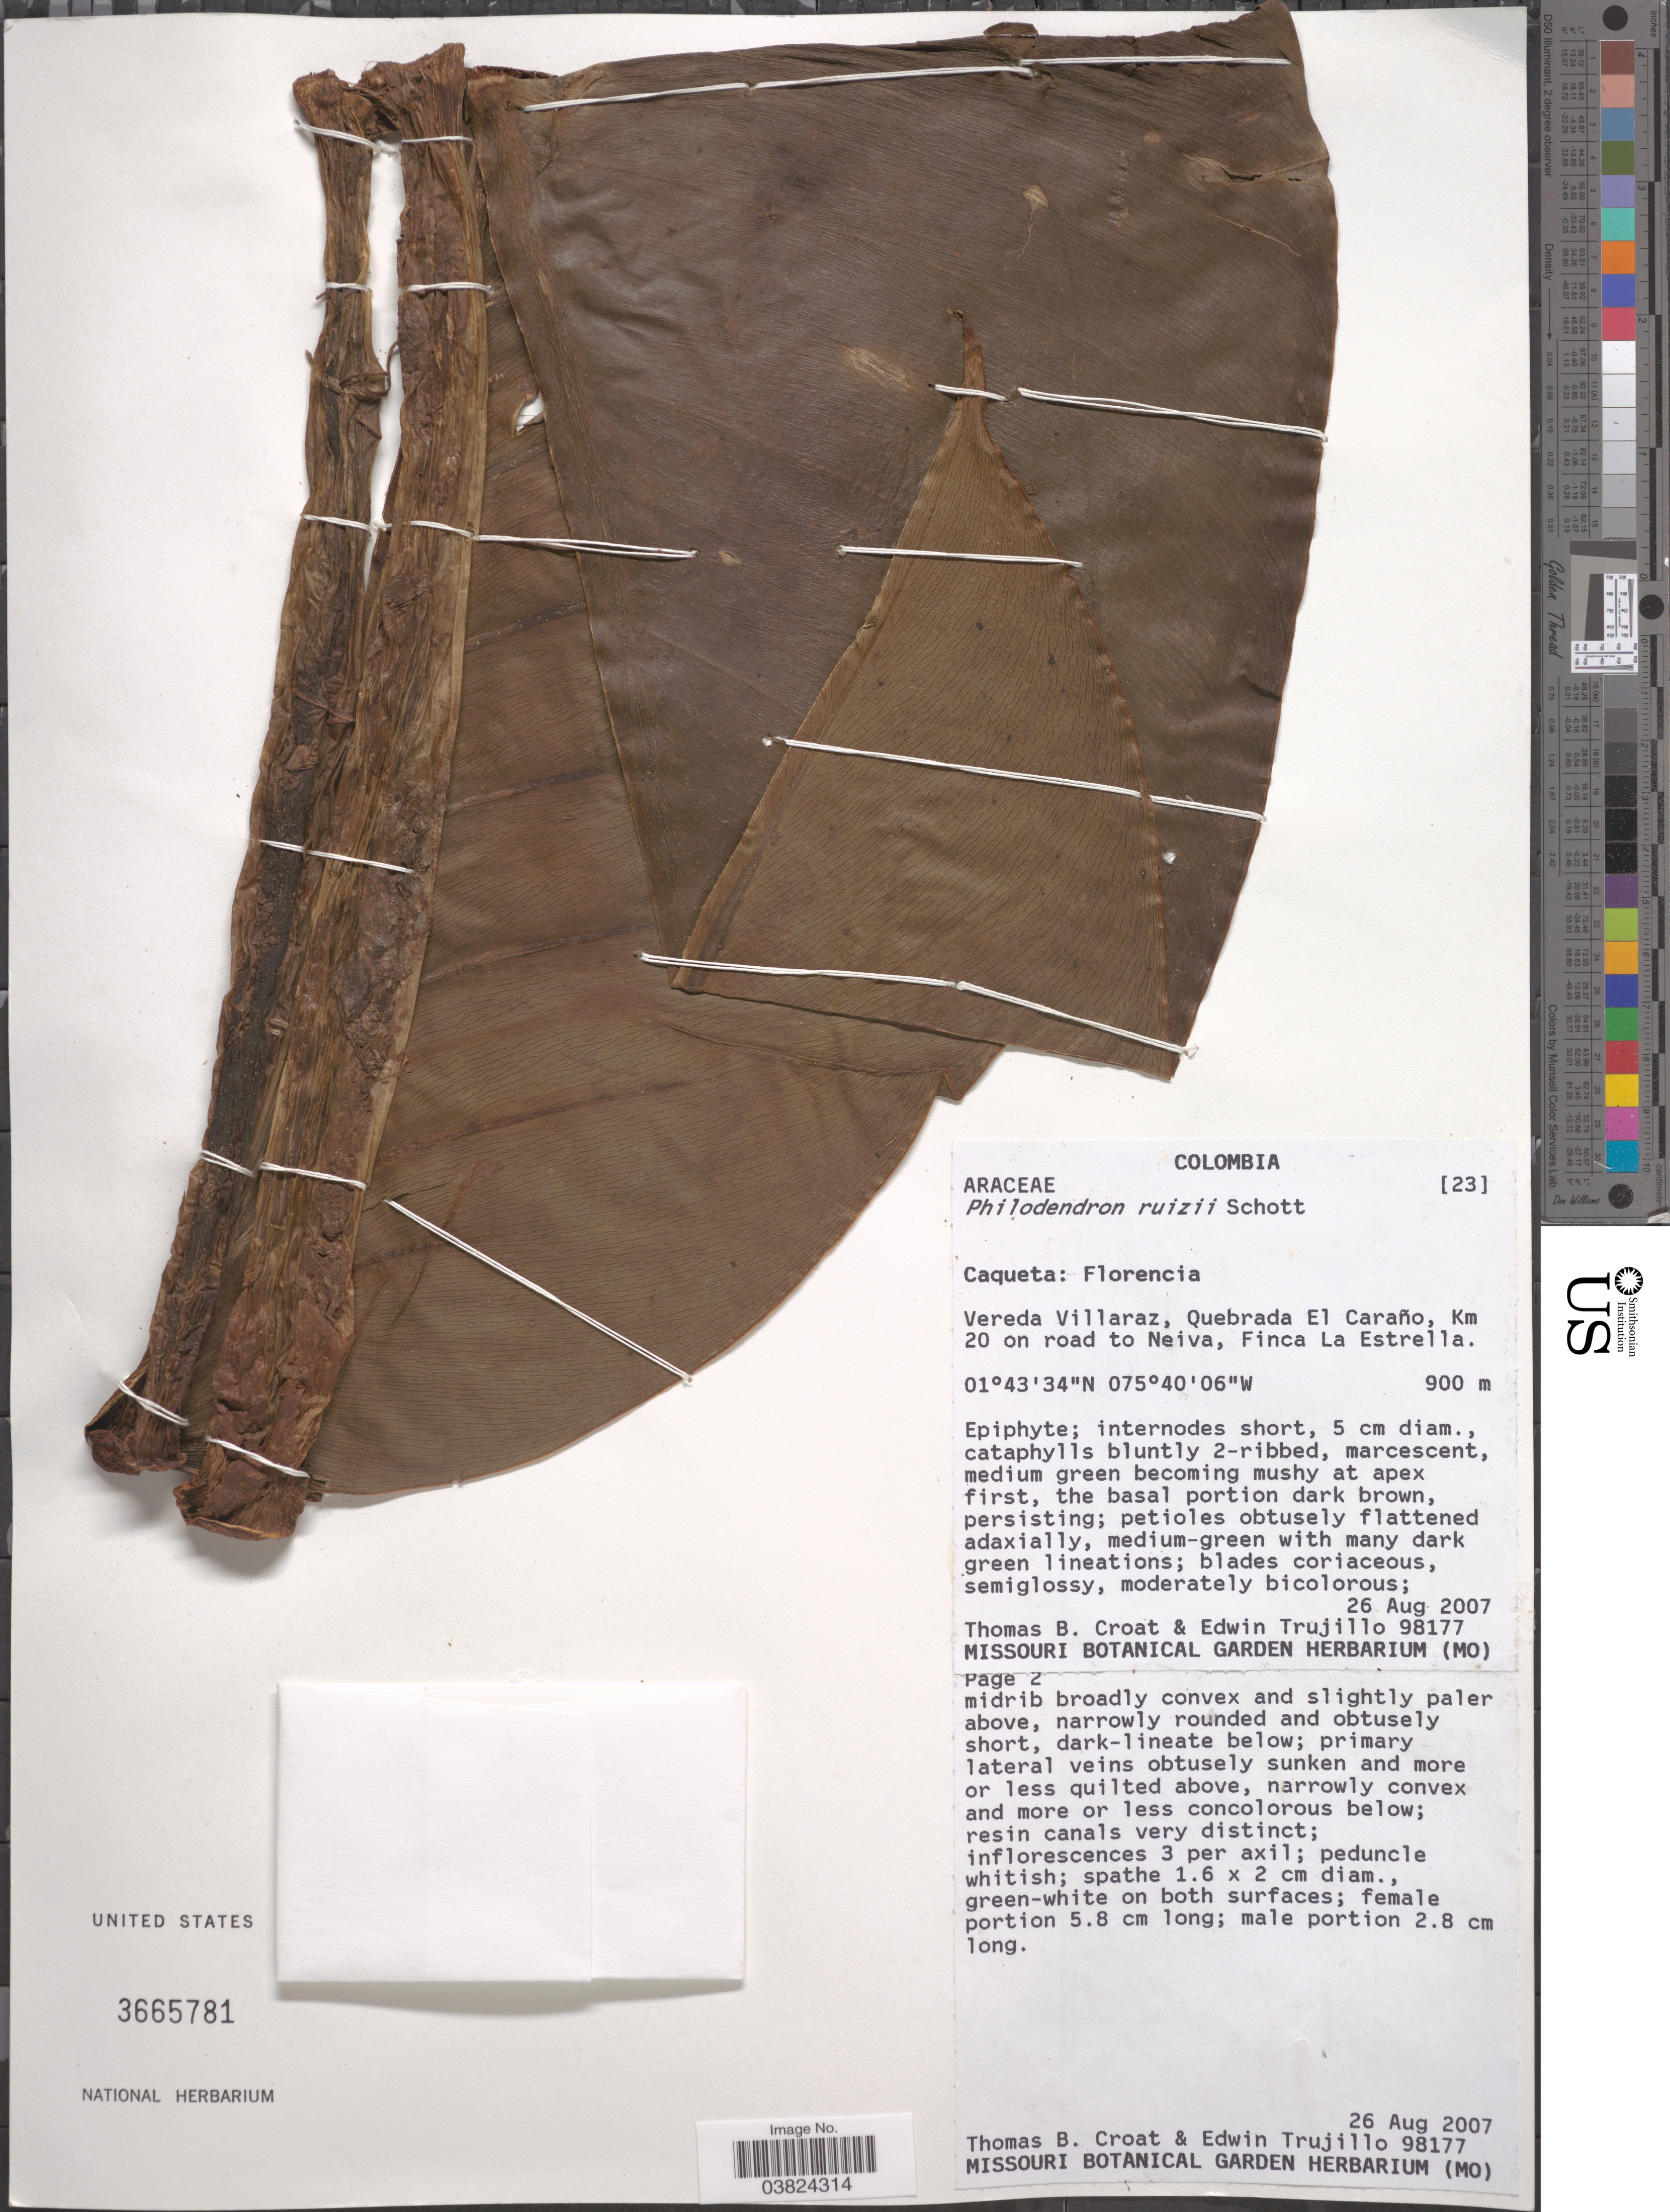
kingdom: Plantae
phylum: Tracheophyta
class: Liliopsida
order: Alismatales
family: Araceae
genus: Philodendron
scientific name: Philodendron ruizii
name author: Schott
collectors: T. B. Croat & E. Trujillo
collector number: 98177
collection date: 2007-08-26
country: Colombia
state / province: Caquetá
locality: Florencia. Vereda Villaraz, Quebrada El Caraño, Km 20 on road to Neiva, Finca La Estrella.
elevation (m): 900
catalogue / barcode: US 3665781